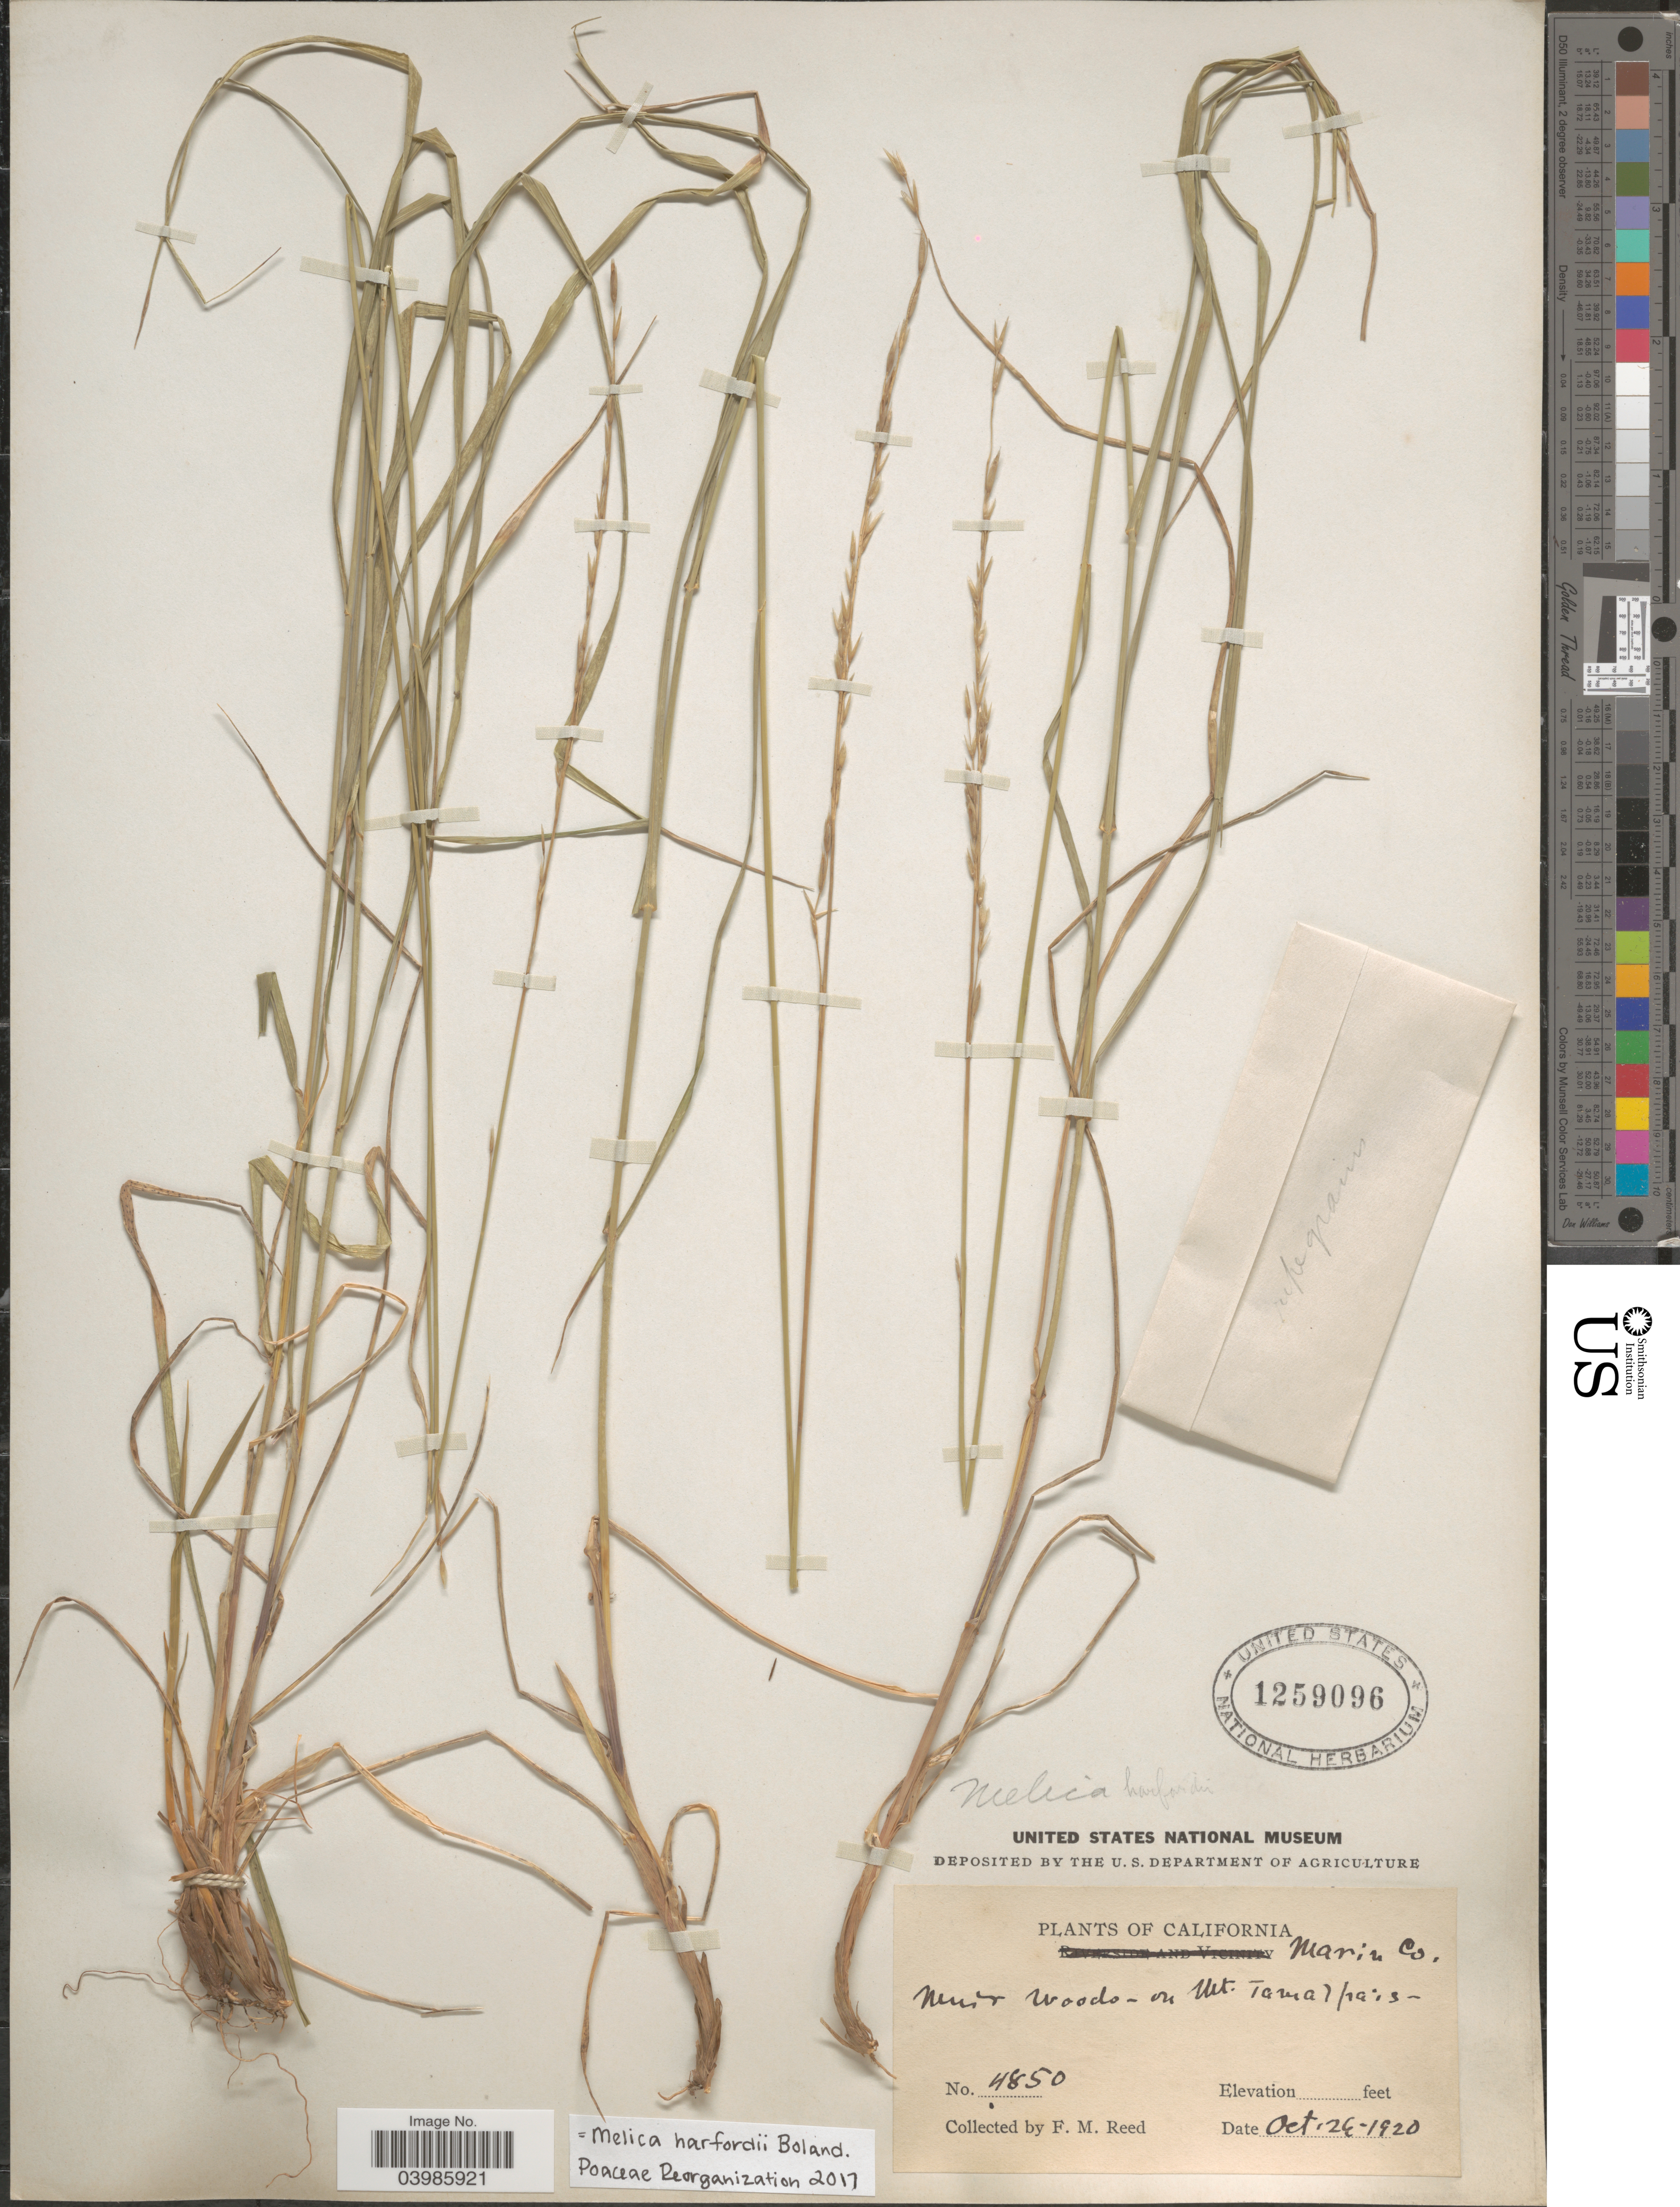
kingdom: Plantae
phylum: Tracheophyta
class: Liliopsida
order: Poales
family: Poaceae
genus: Melica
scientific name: Melica harfordii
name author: Bol.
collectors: F. Reed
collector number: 4850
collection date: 1920-10-26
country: United States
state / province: California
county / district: Marin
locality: Marin Co. Muir woods- on Mt. Tamalpais.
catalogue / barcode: US 1259096